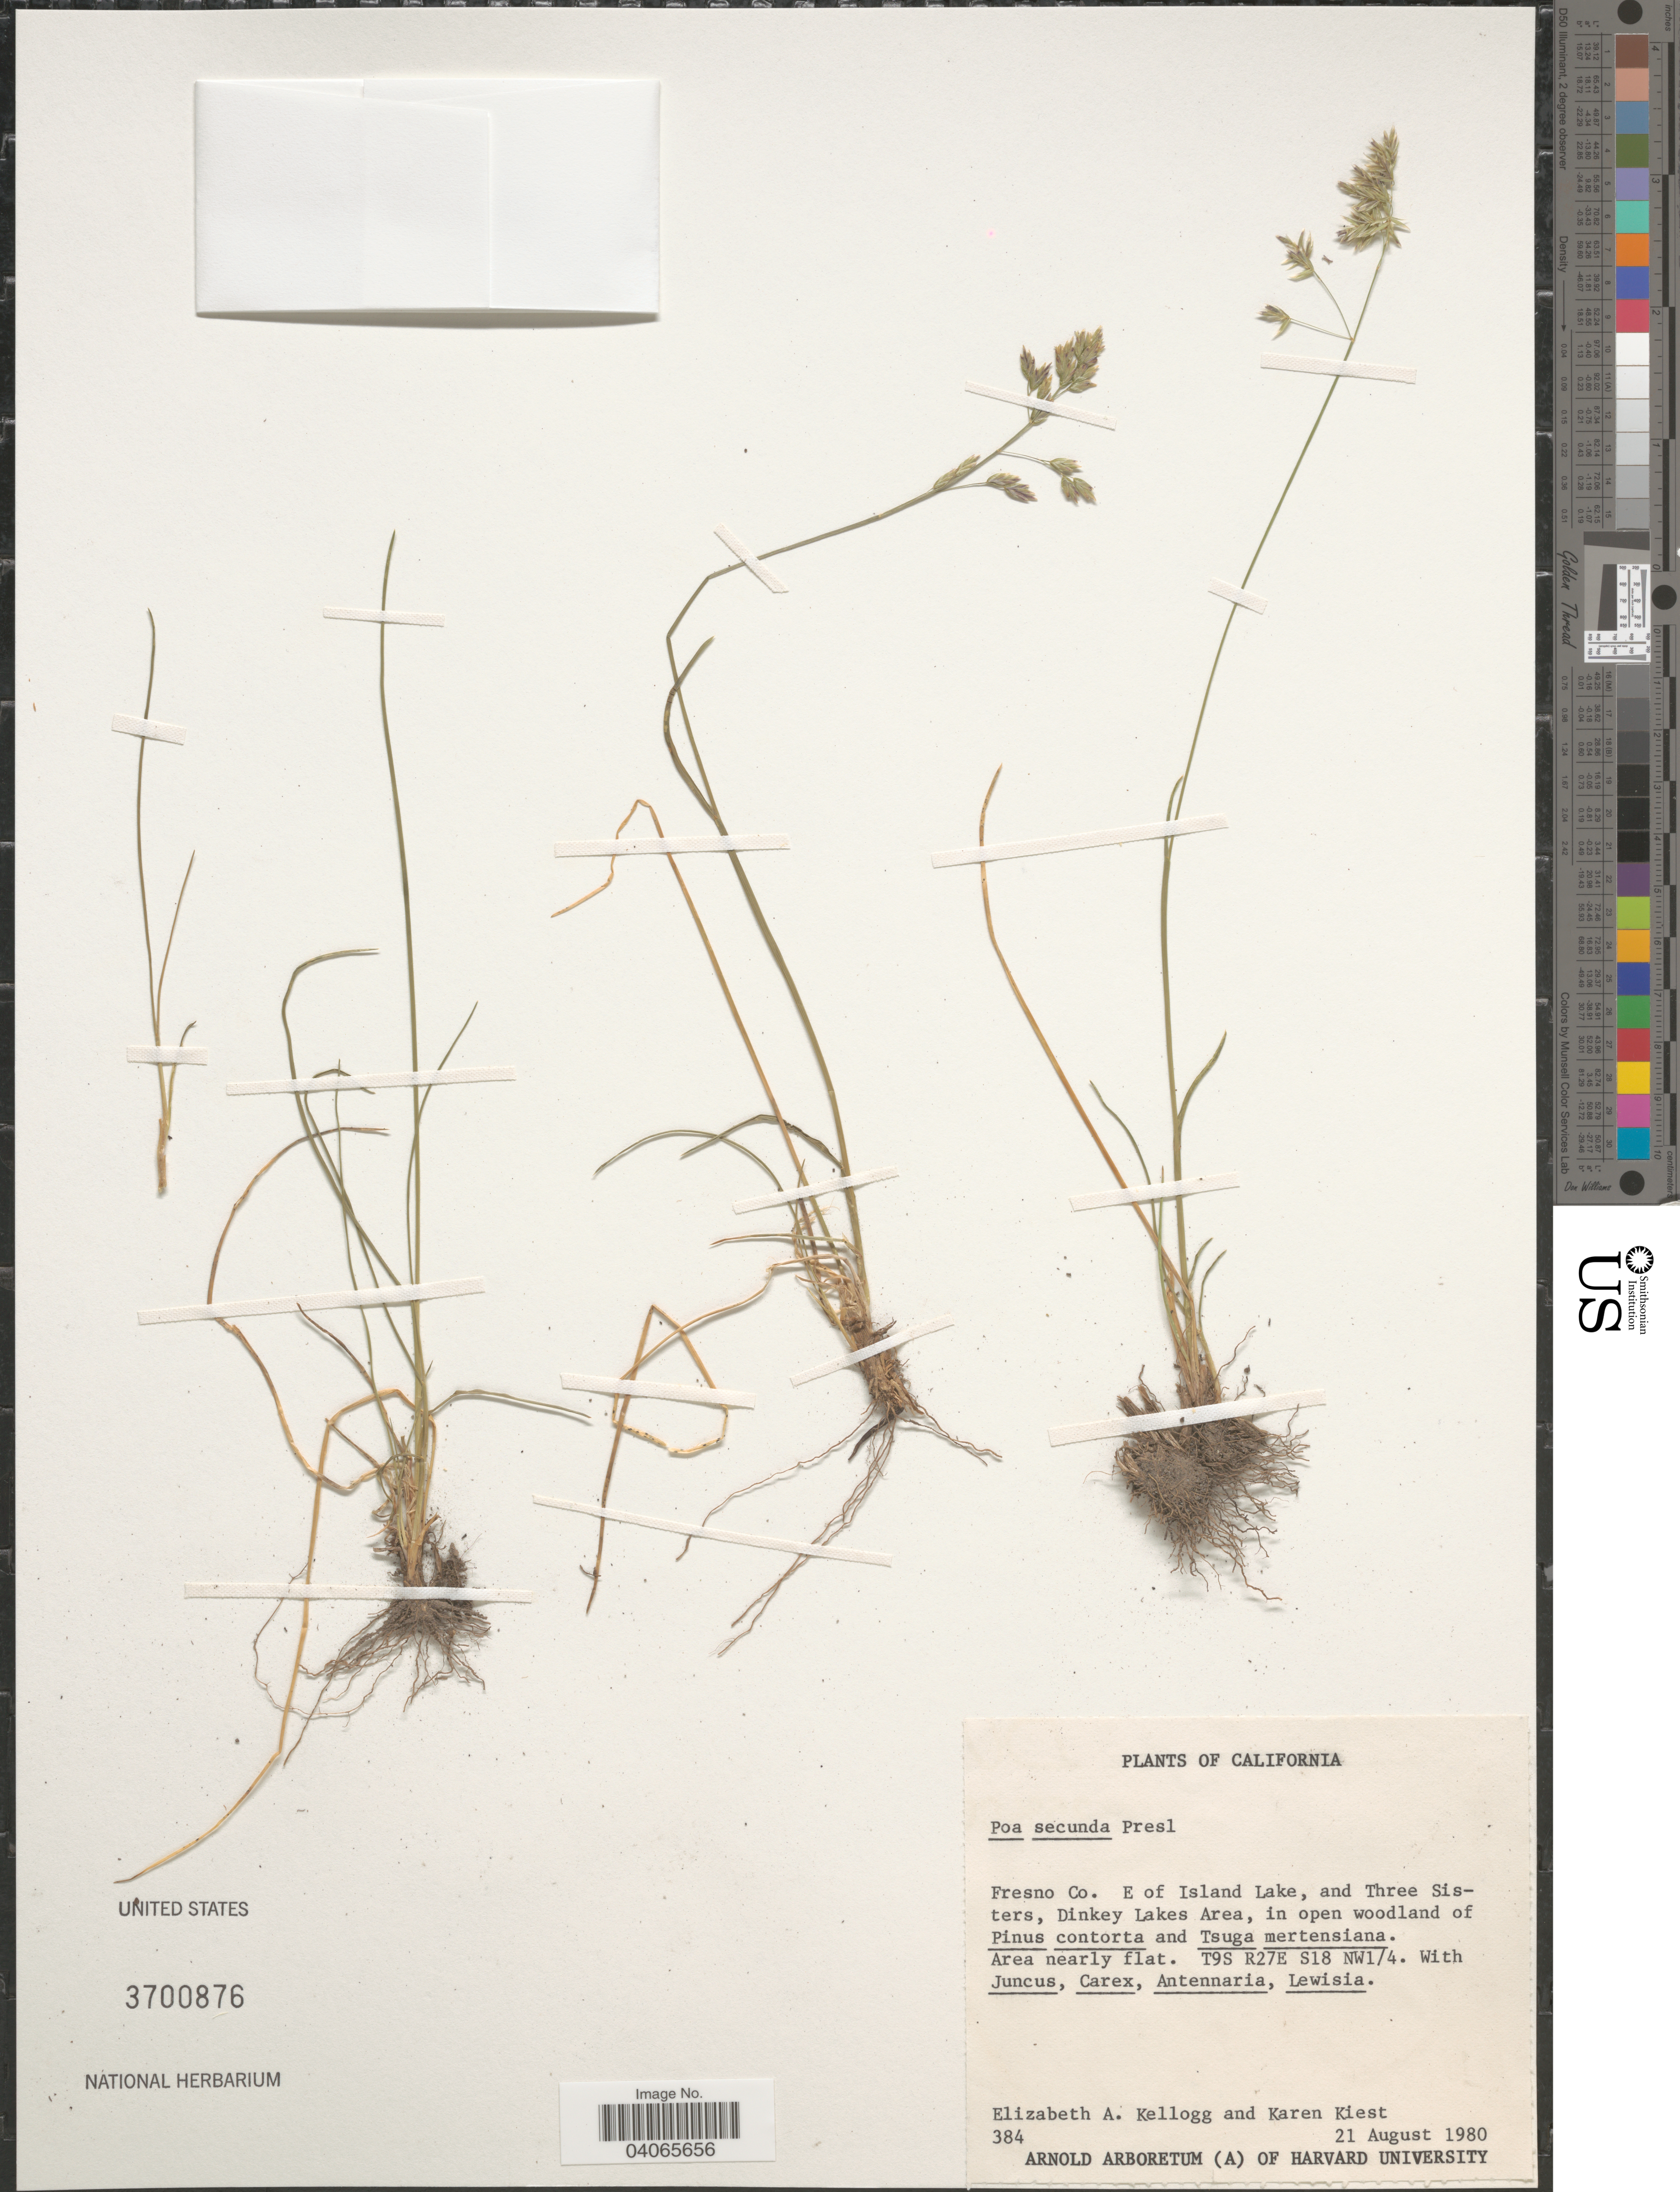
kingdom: Plantae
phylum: Tracheophyta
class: Liliopsida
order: Poales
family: Poaceae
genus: Poa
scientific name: Poa secunda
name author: J. Presl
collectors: E. A. Kellogg & K. Kiest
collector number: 384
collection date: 1980-08-21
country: United States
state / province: California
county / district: Fresno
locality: Fresno Co. E of Island Lake, and Three Sisters, Dinkey Lakes Area. T9S R27E S18 NW¼.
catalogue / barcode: US 3700876